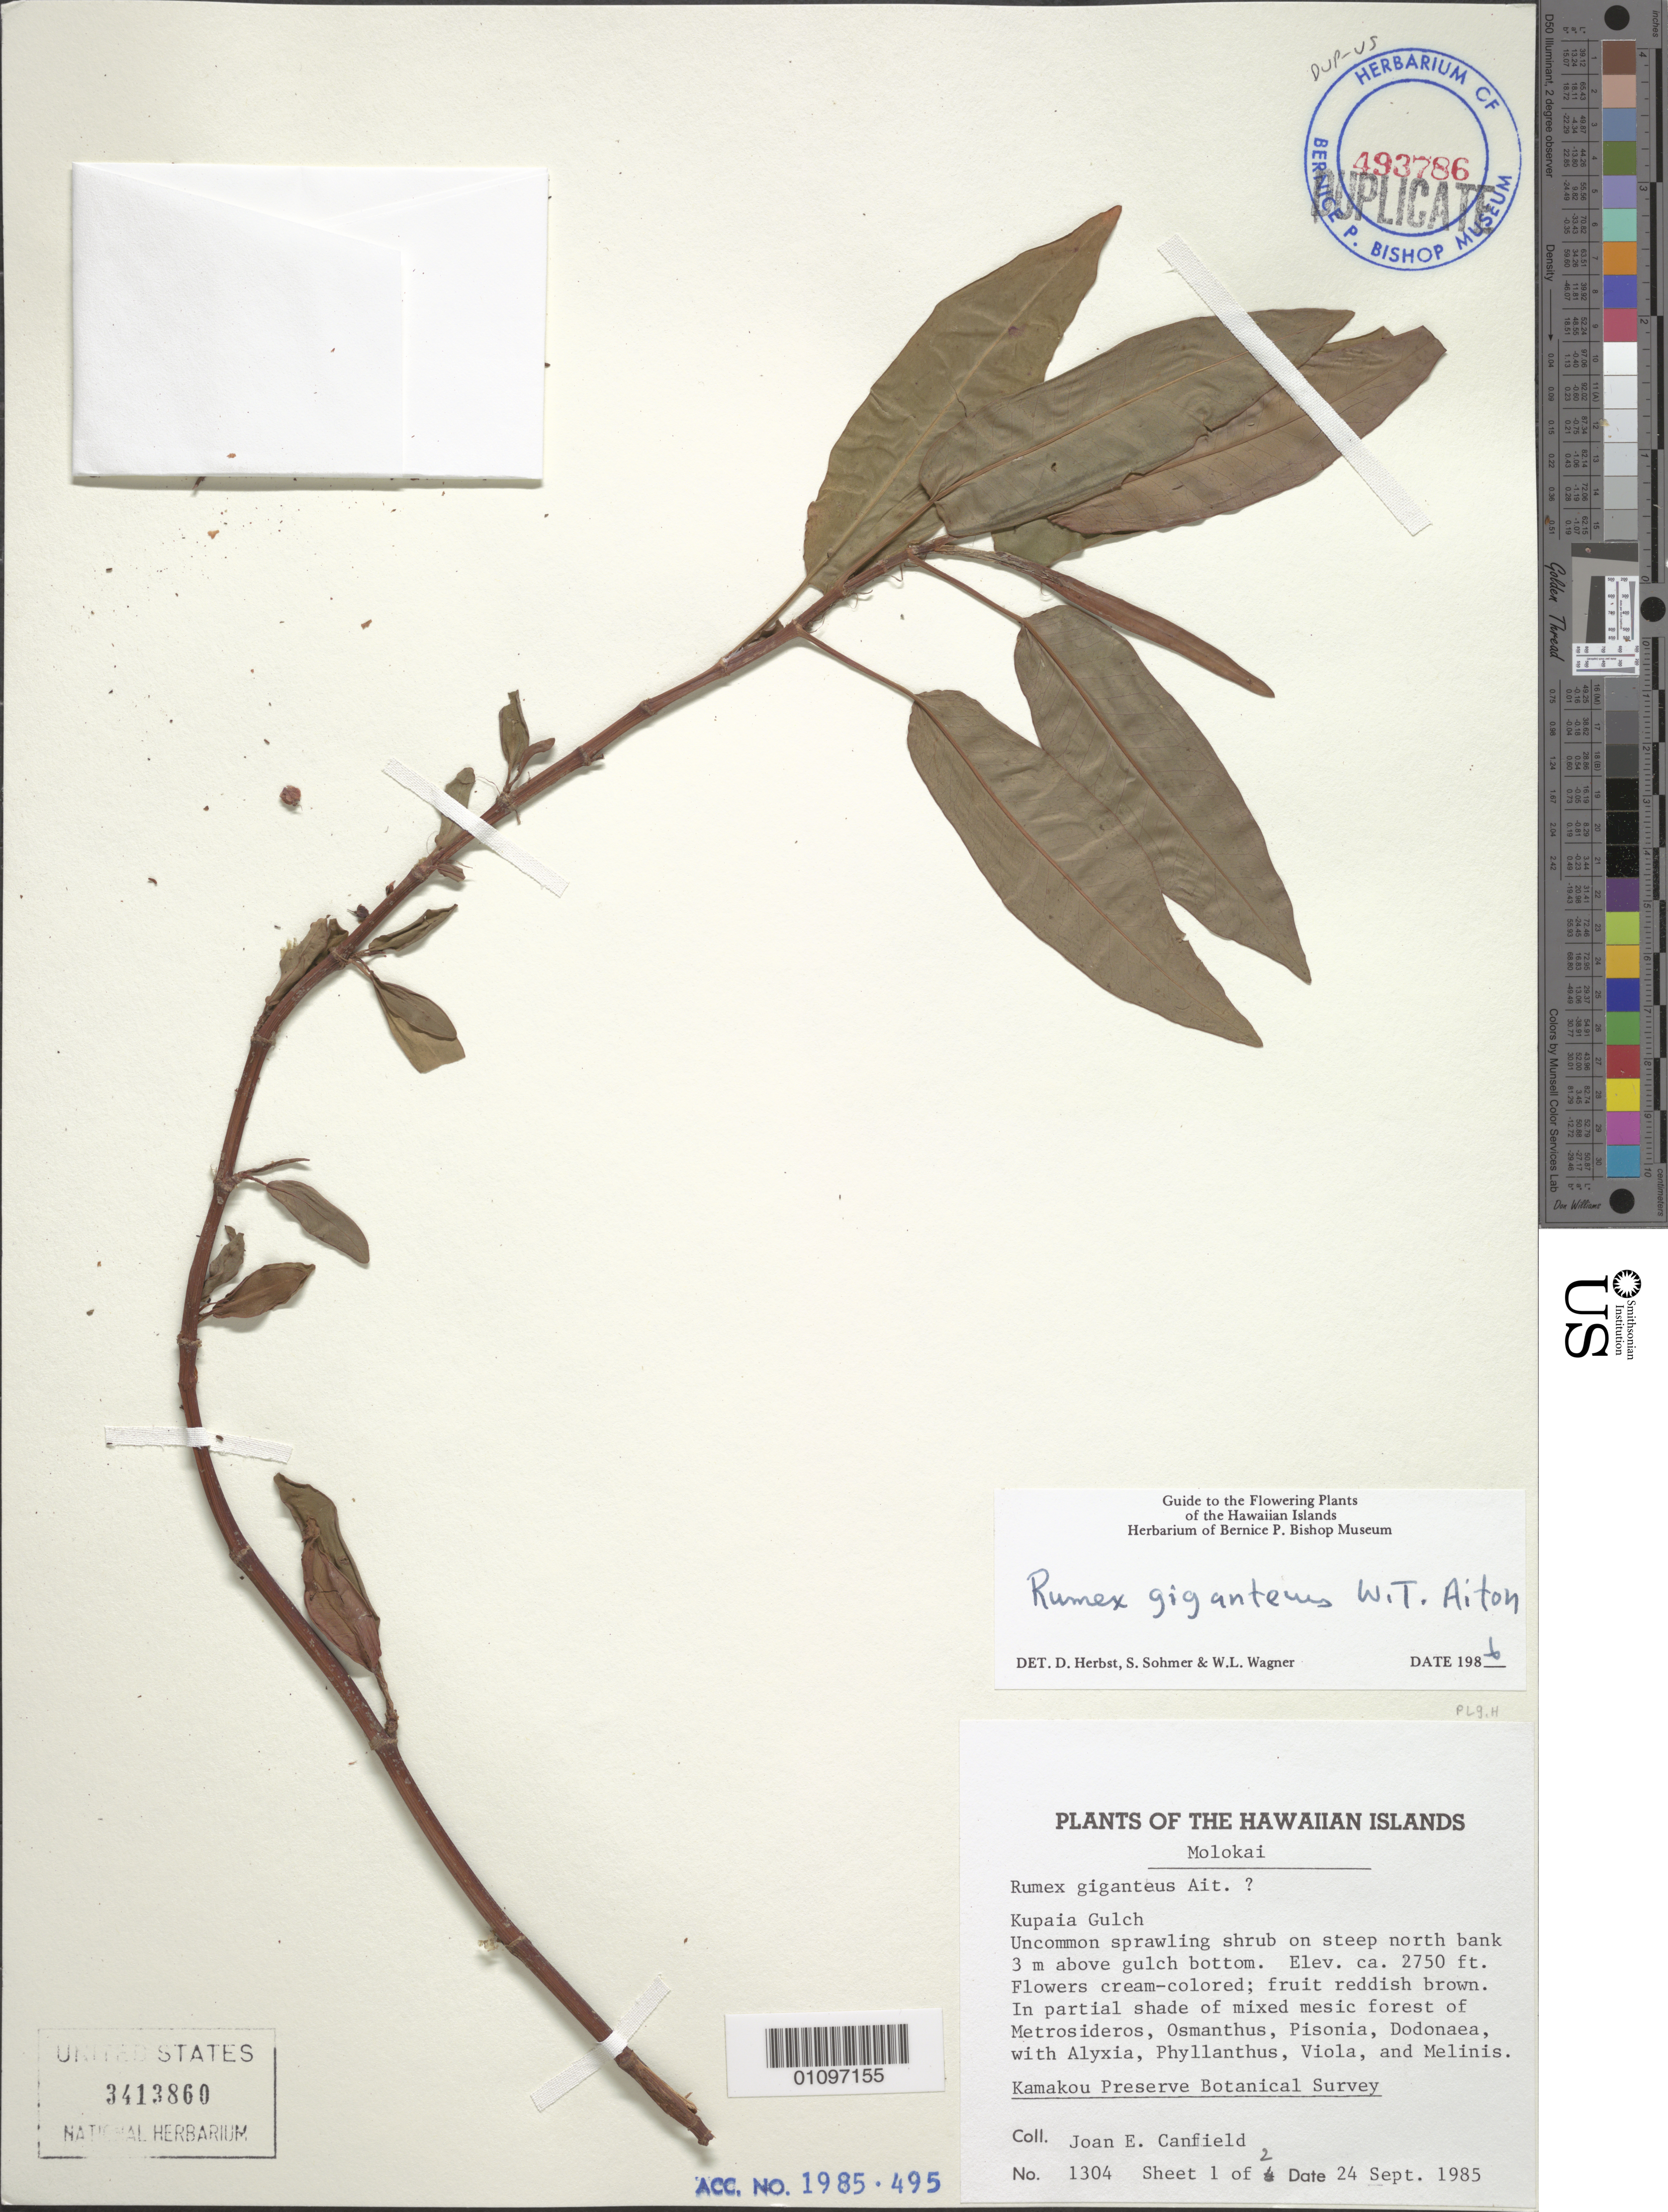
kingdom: Plantae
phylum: Tracheophyta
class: Magnoliopsida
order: Caryophyllales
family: Polygonaceae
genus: Rumex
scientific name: Rumex giganteus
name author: W.T. Aiton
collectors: J. E. Canfield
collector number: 1304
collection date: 1985-09-24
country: United States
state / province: Hawaii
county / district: Maui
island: Moloka'i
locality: Kaupaia Gulch, N bank 3 m above gulch bottom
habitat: mixed mesic forest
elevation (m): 838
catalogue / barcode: US 3413860